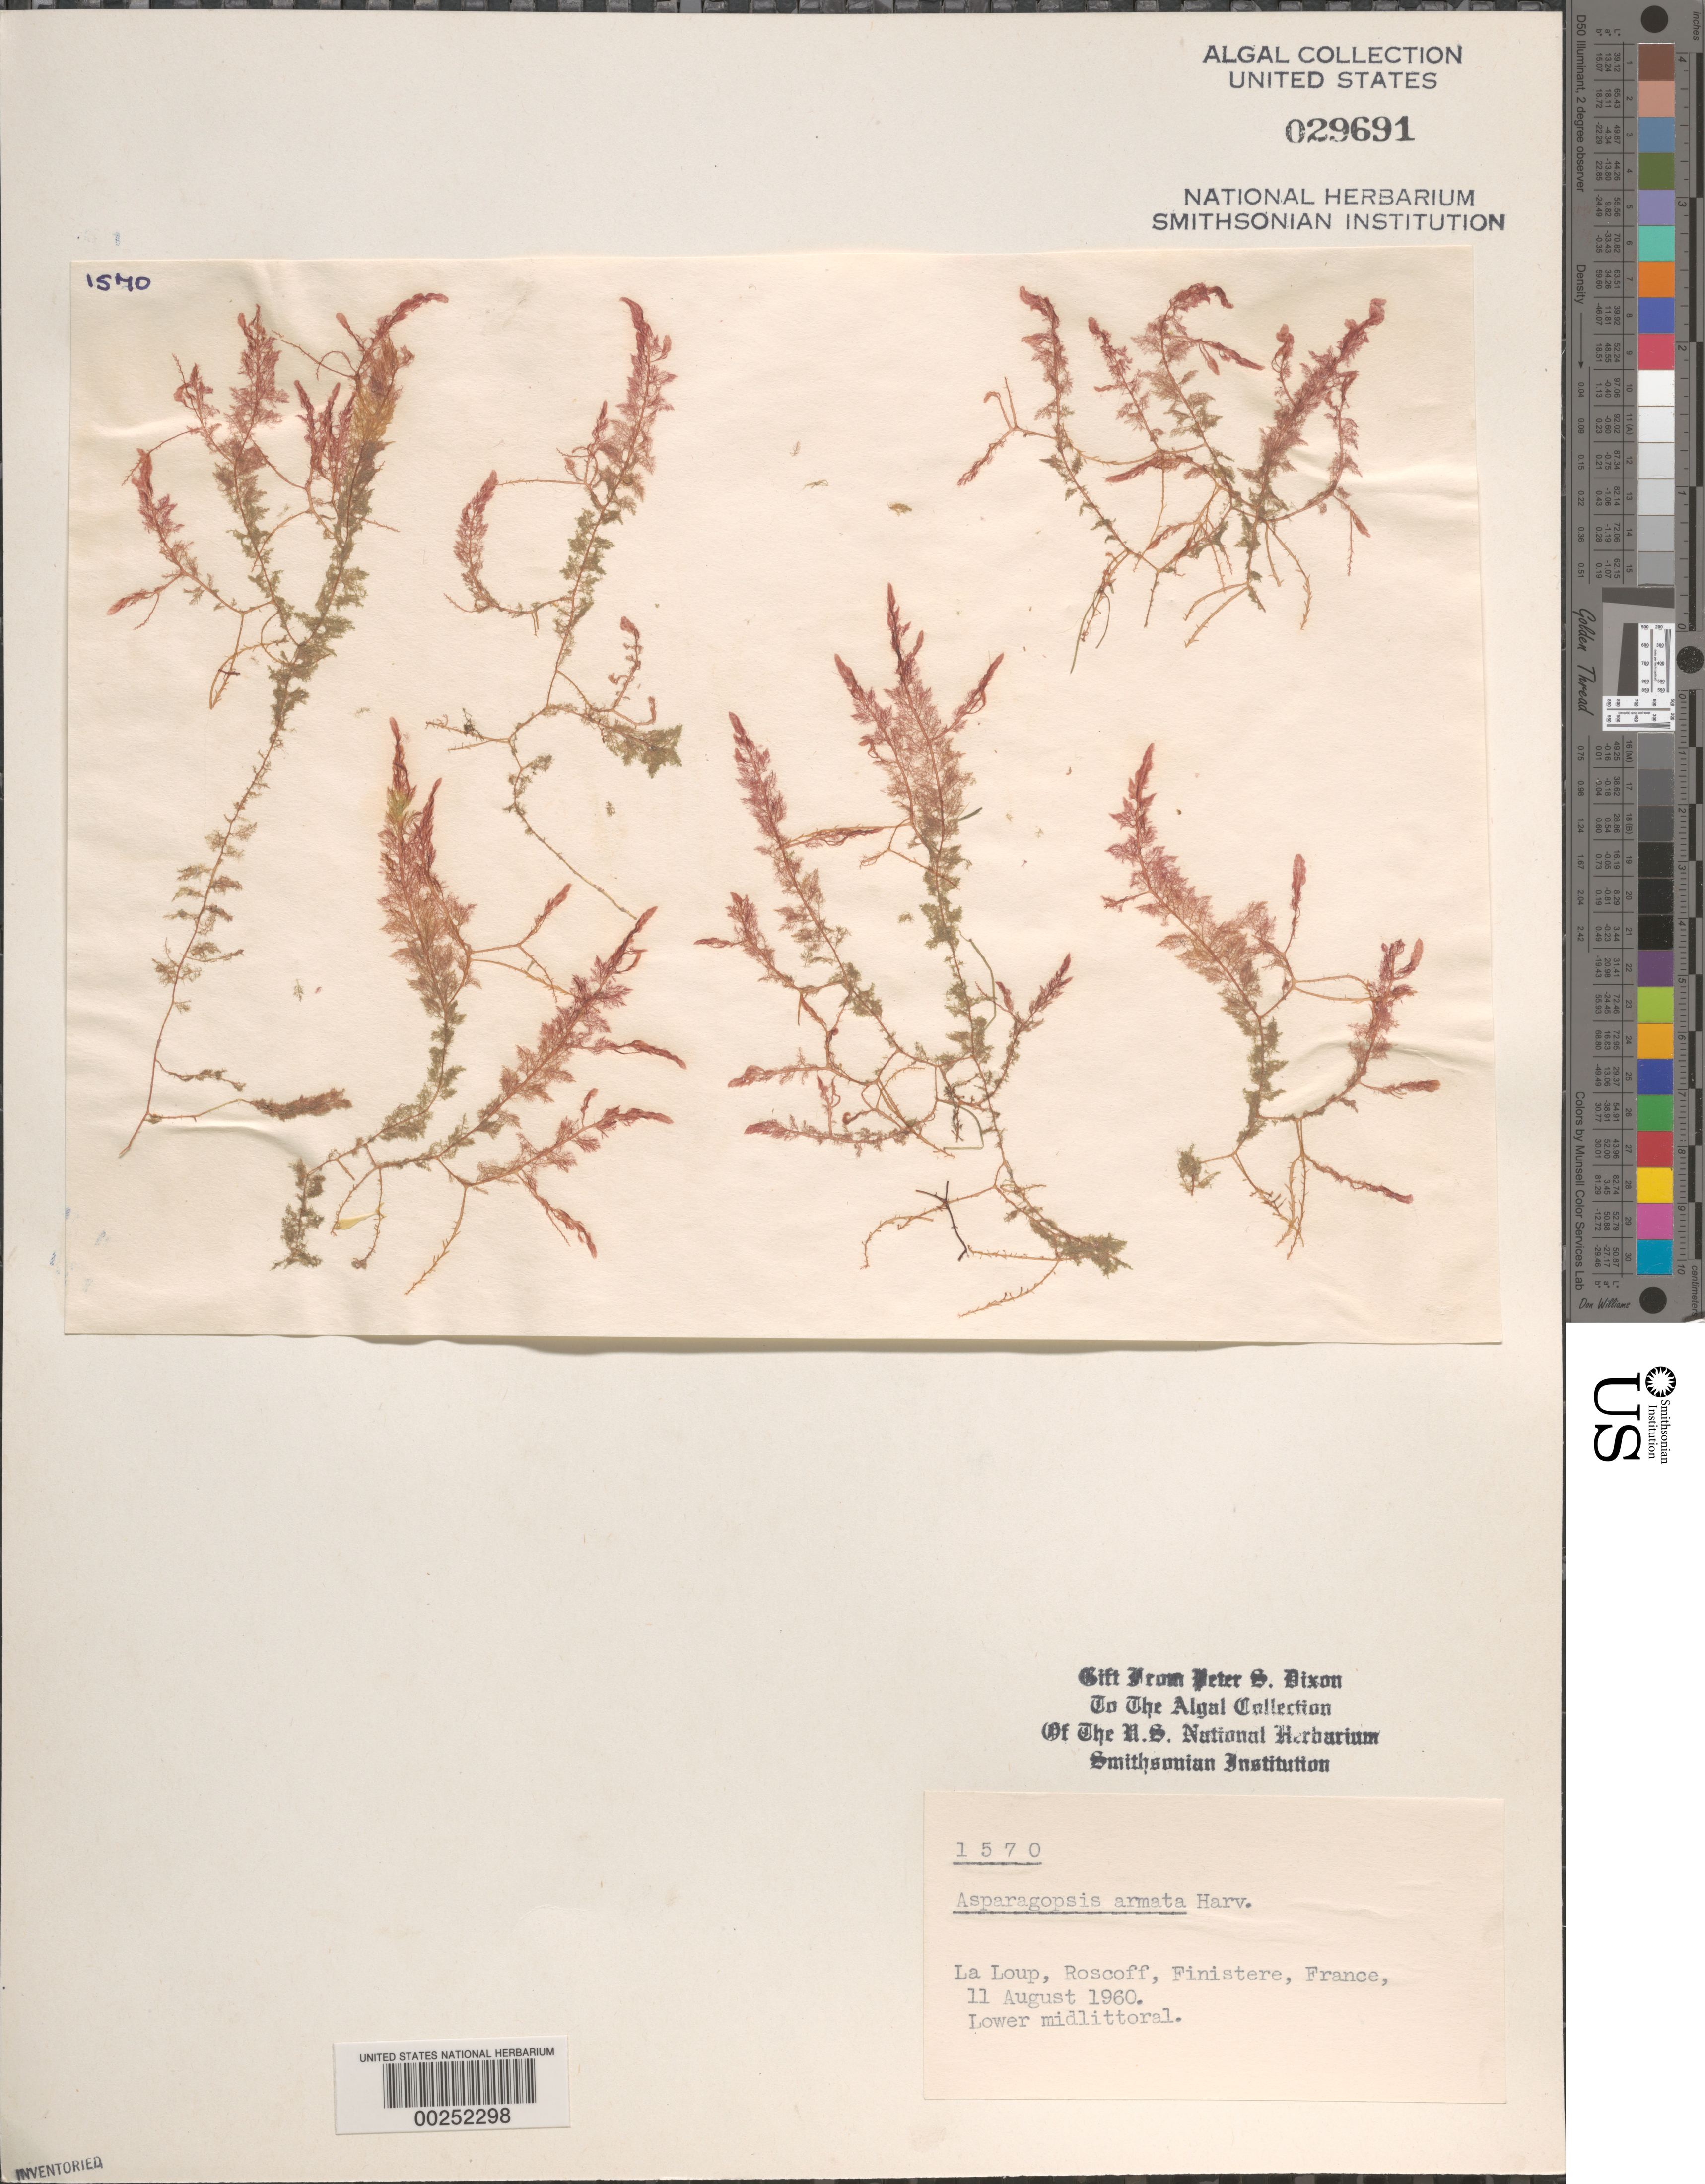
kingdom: Plantae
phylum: Rhodophyta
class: Florideophyceae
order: Bonnemaisoniales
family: Bonnemaisoniaceae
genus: Asparagopsis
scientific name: Asparagopsis armata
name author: Harv.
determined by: Dixon, P. S.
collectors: P. S. Dixon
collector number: PSD 1570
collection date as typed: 11 Aug 1960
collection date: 1960-08-11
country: France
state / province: Bretagne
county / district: Finistère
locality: La Loup, Roscoff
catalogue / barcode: US 29691